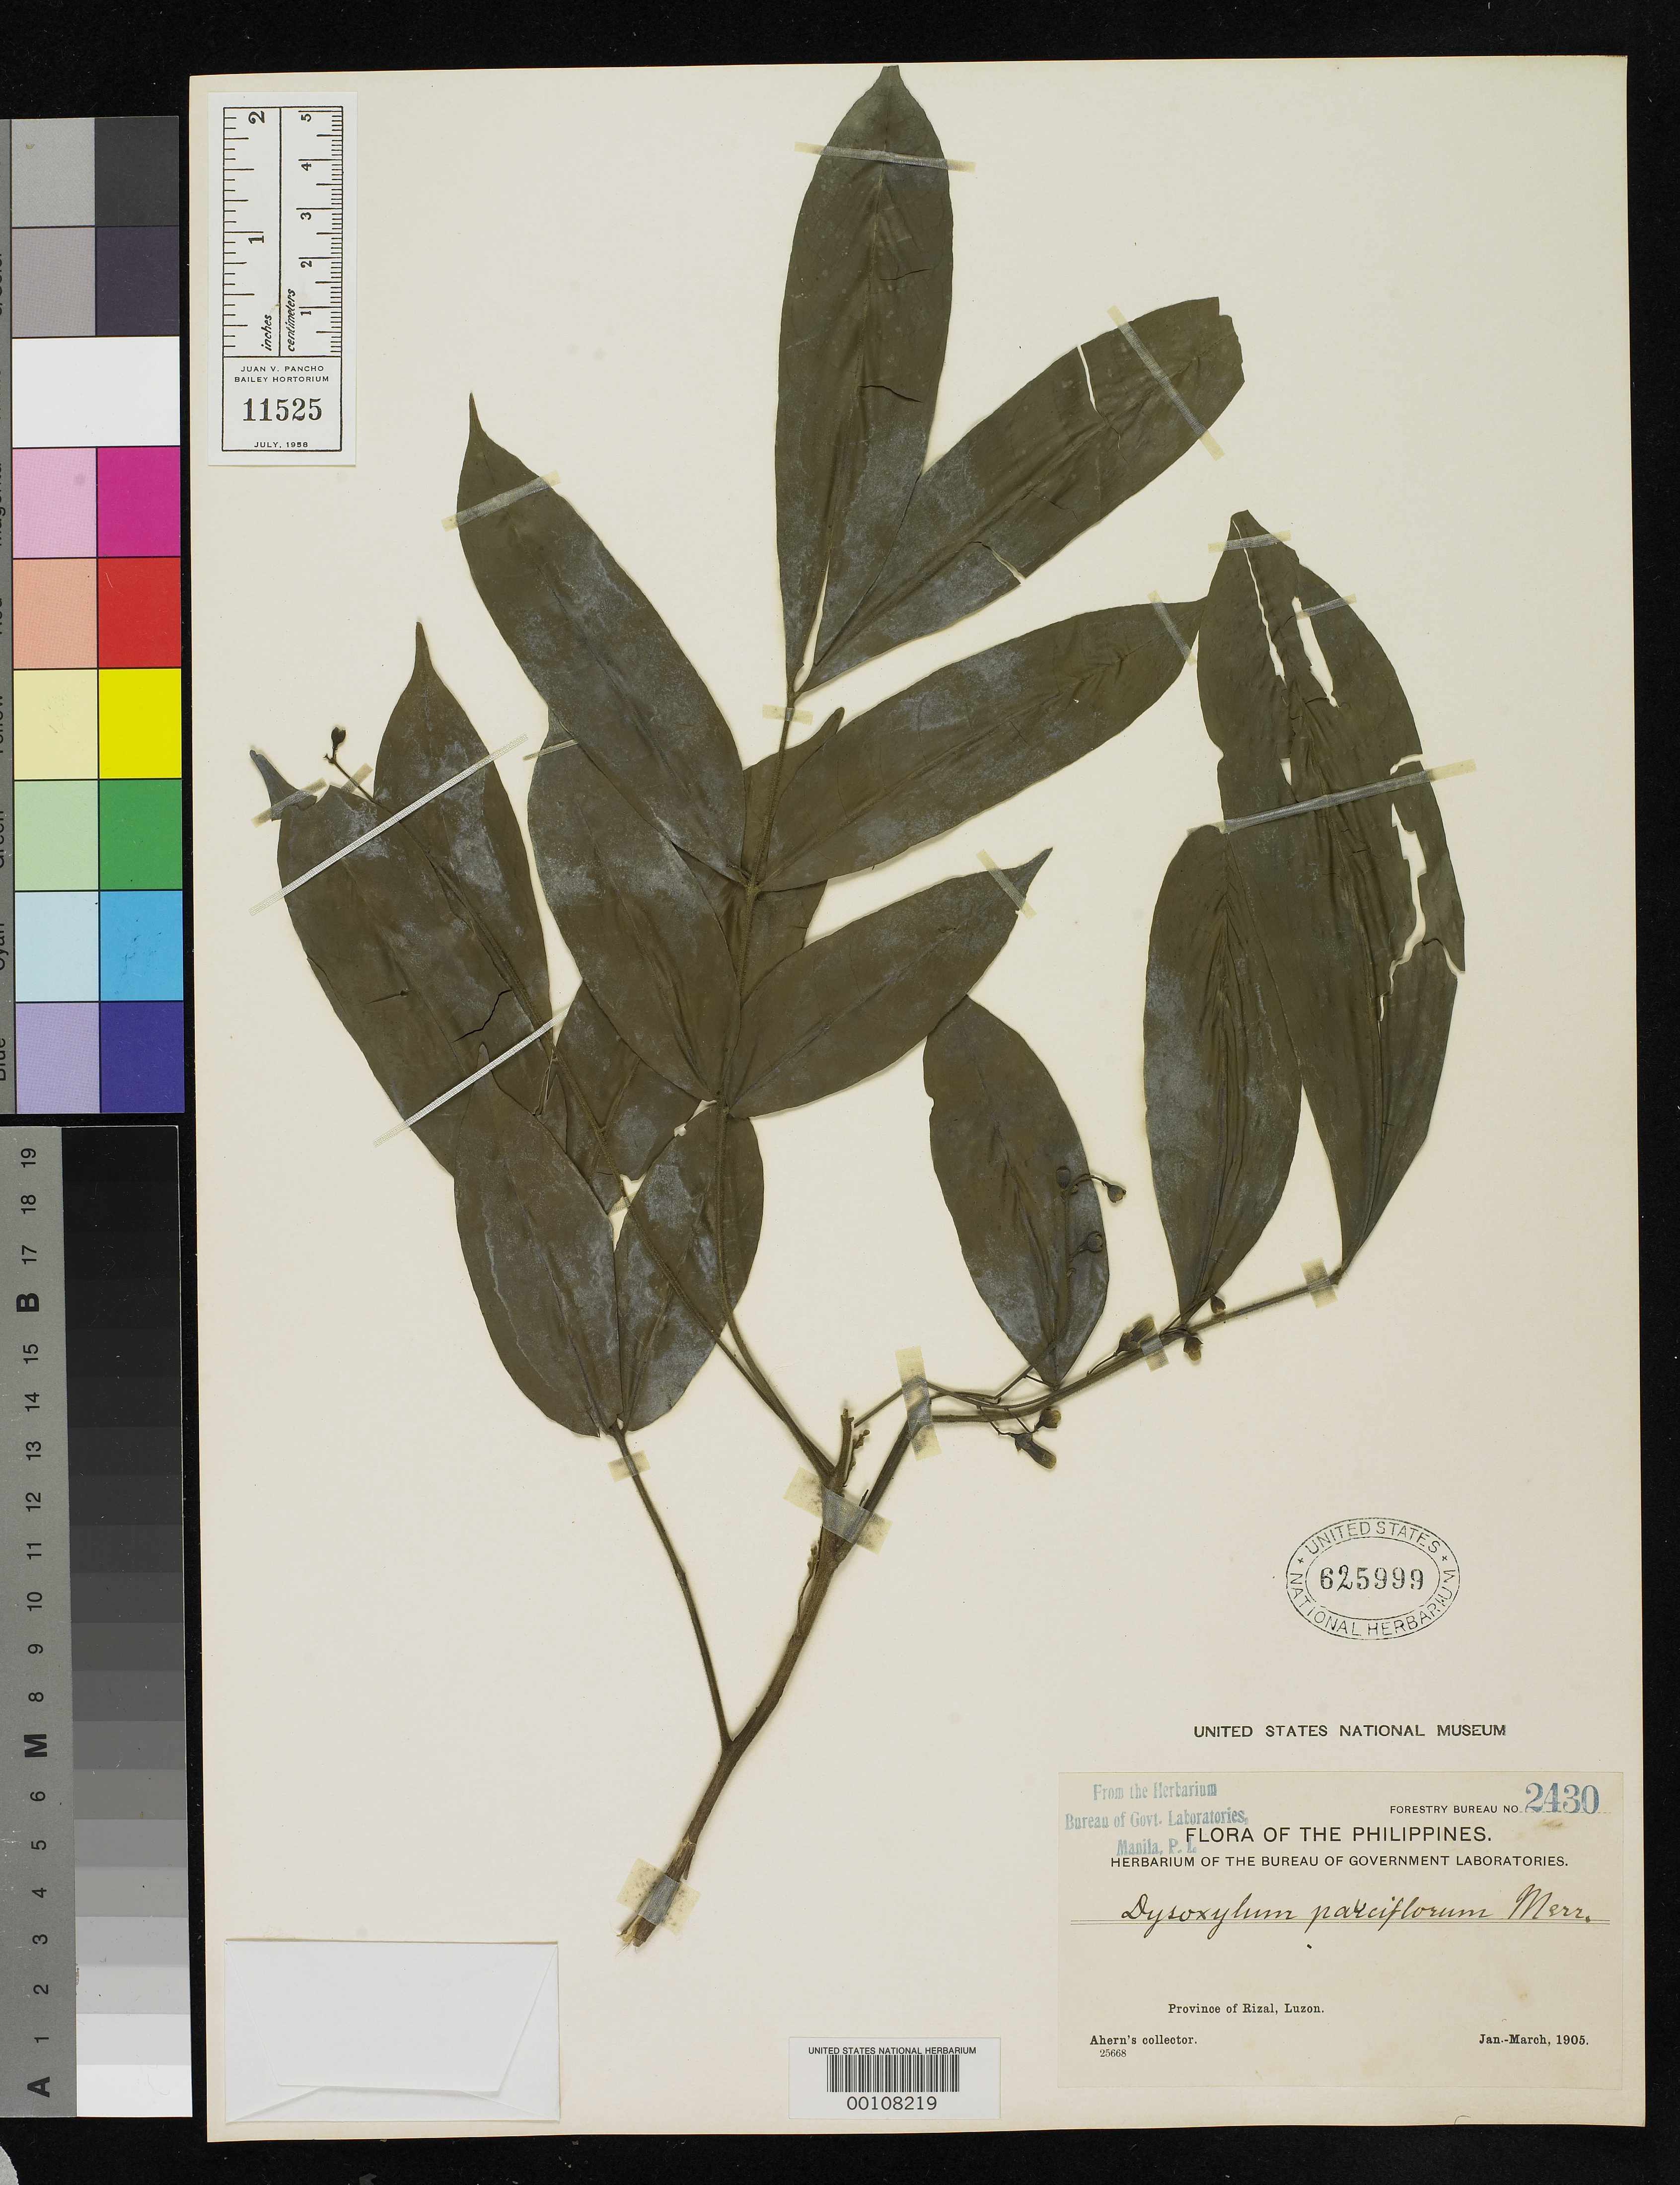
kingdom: Plantae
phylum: Tracheophyta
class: Magnoliopsida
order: Sapindales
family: Meliaceae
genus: Dysoxylum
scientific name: Dysoxylum pauciflorum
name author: Merr.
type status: Type Fragment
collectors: Ahern's collector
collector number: Bur Sci. 2430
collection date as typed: Jan 1905 to -- Mar 1905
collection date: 1905-01/1905-03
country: Philippines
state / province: Calabarzon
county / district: Rizal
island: Luzon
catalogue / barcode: US 625999